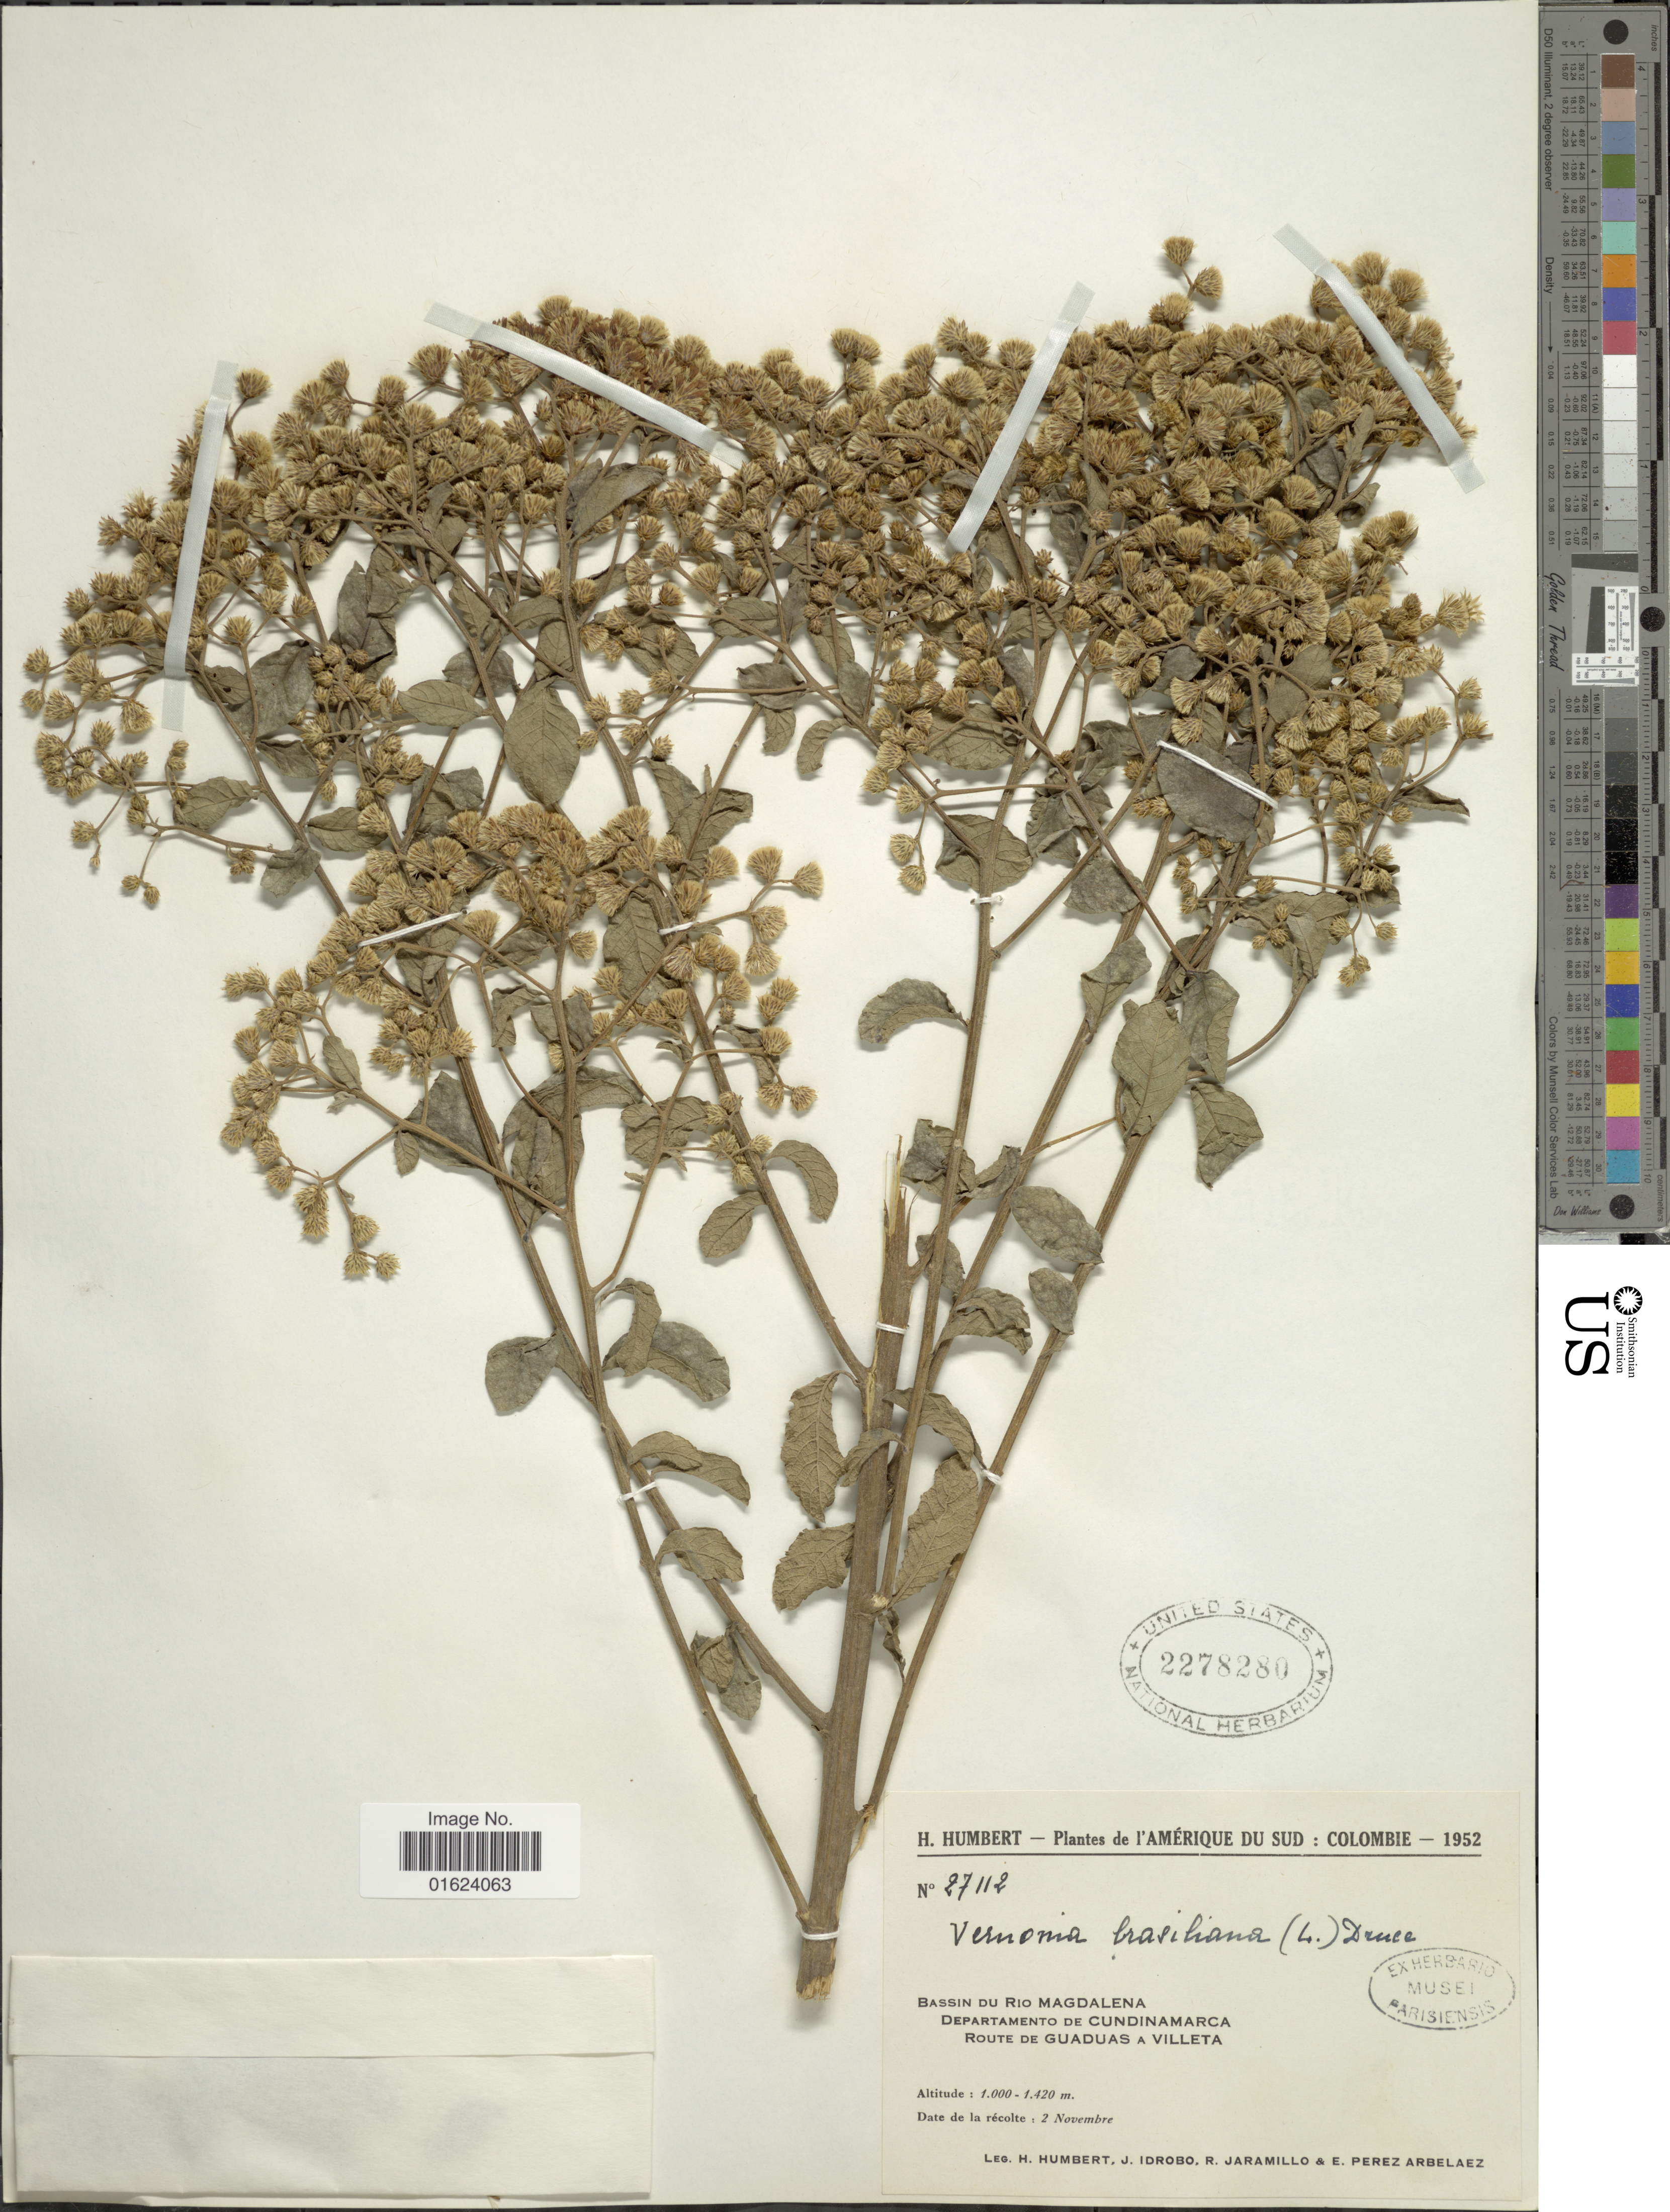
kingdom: Plantae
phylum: Tracheophyta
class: Magnoliopsida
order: Asterales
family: Asteraceae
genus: Vernonia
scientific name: Vernonia brasiliana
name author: (L.) Druce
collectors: H. Humbert, J. M. Idrobo, R. Jaramillo M. & E. Pérez Arbeláez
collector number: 27112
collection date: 1952-11-02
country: Colombia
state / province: Cundinamarca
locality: L'Amerique du Sud: Colombe. Bassin du Rio Magdalena. Departamento de Cundinamarca. Route de Guaduas a Villeta.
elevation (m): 1000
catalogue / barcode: US 2278280